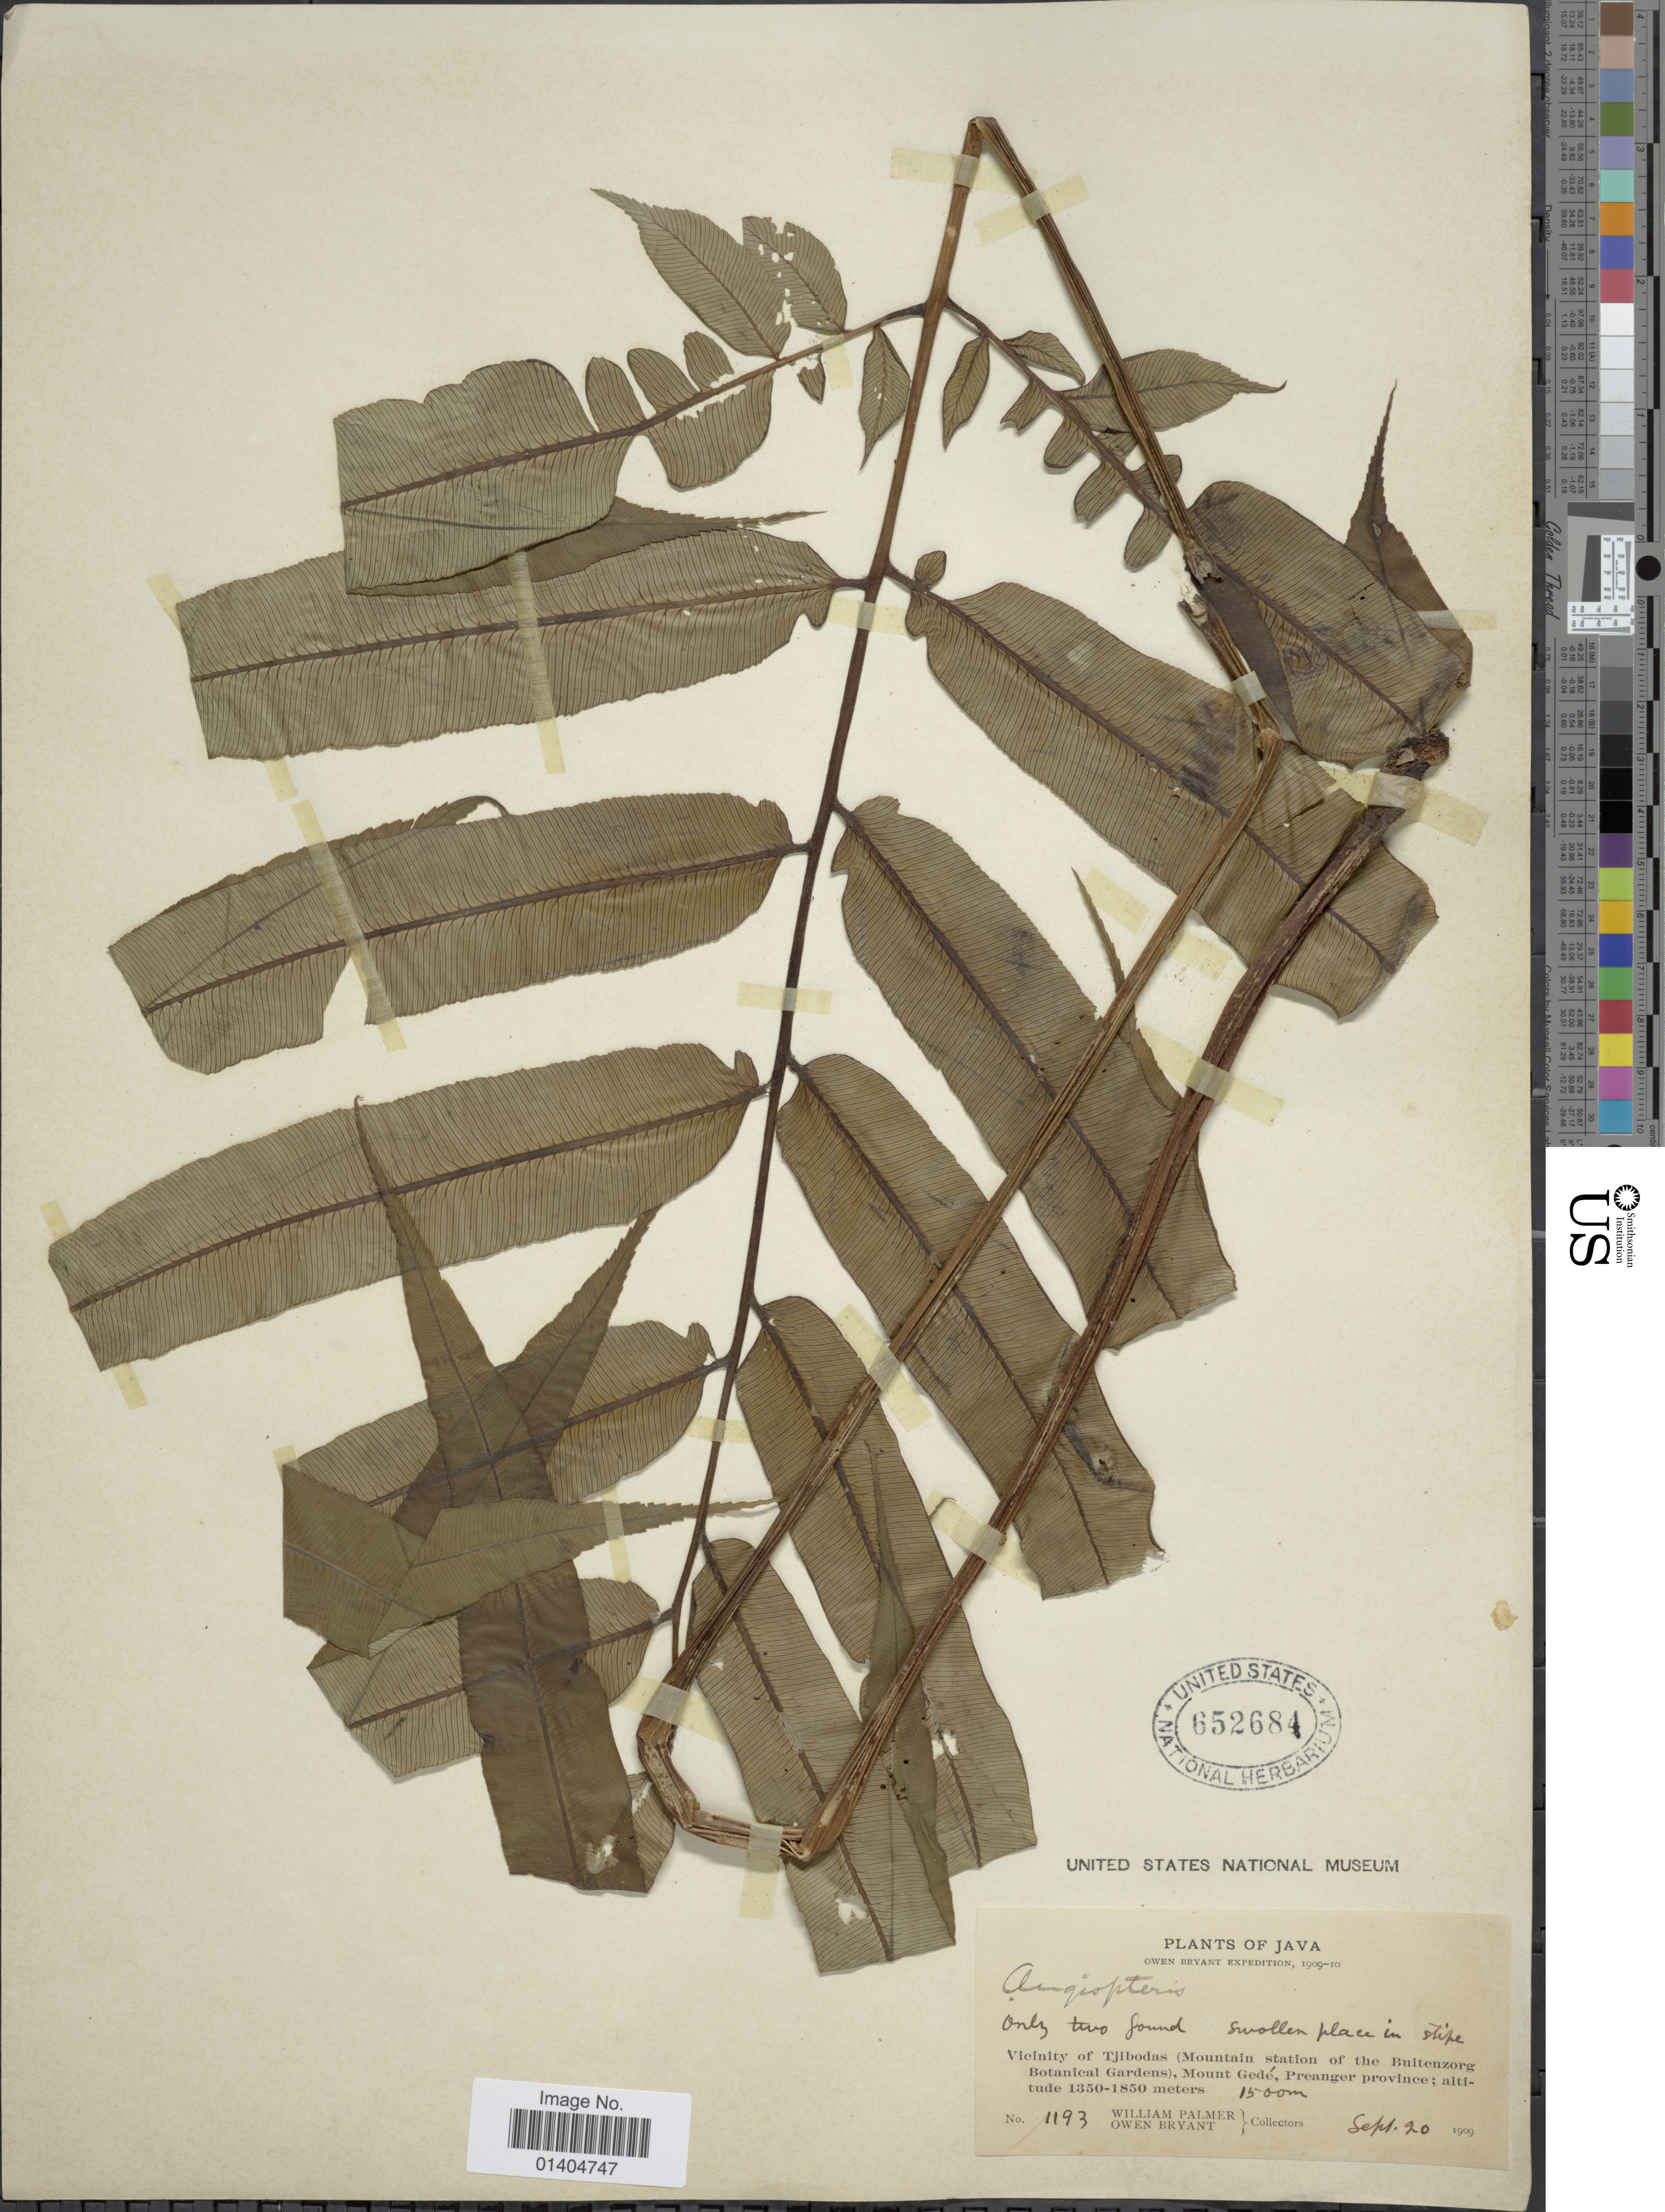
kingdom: Plantae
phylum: Tracheophyta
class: Polypodiopsida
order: Marattiales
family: Marattiaceae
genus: Angiopteris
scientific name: Angiopteris sp.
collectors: W. Palmer & O. Bryant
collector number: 1193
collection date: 1909-09-20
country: Indonesia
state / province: Java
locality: Vicinity of Tjibodas (Mountain station of the Buitenzorg Botanical Gardens), Mount Gedé, Preanger province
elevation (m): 1500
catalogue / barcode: US 652684